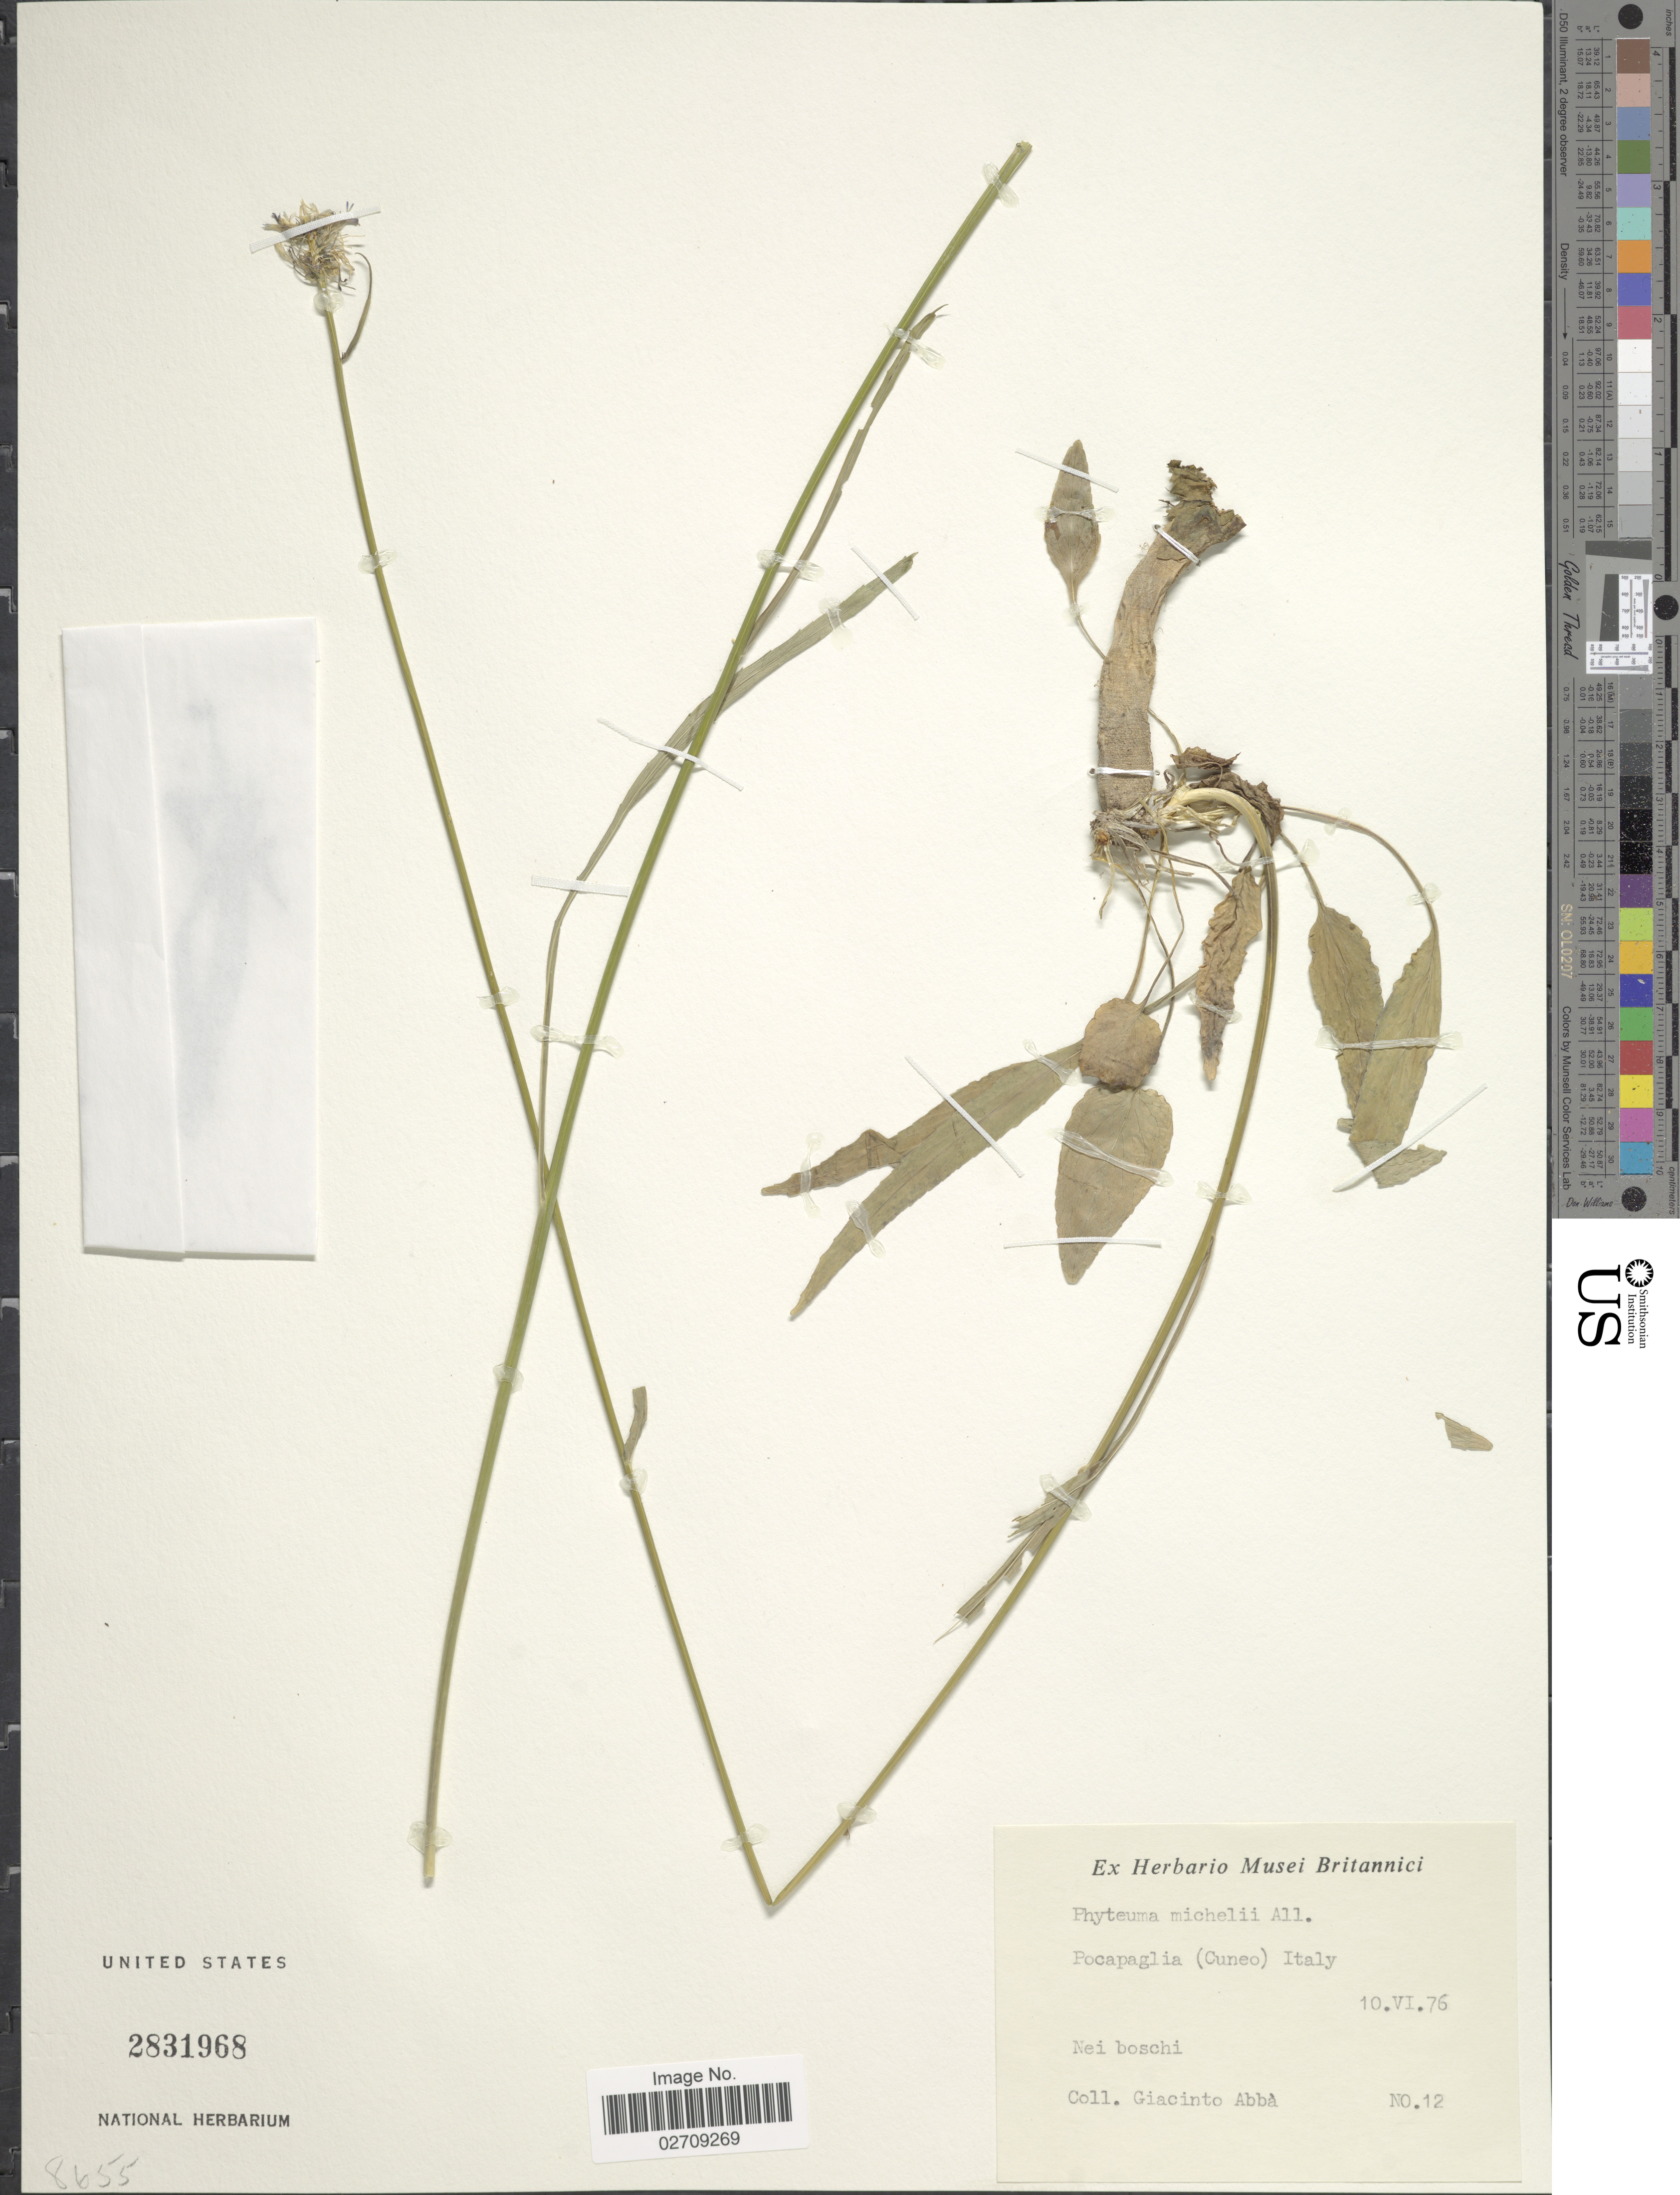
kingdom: Plantae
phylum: Tracheophyta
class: Magnoliopsida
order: Asterales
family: Campanulaceae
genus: Phyteuma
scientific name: Phyteuma michelii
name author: All.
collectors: G. Abbà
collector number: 12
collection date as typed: Transcribed d/m/y: 10/6/76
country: Italy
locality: Pocapaglia (Cuneo) Nei boschi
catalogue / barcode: US 2831968